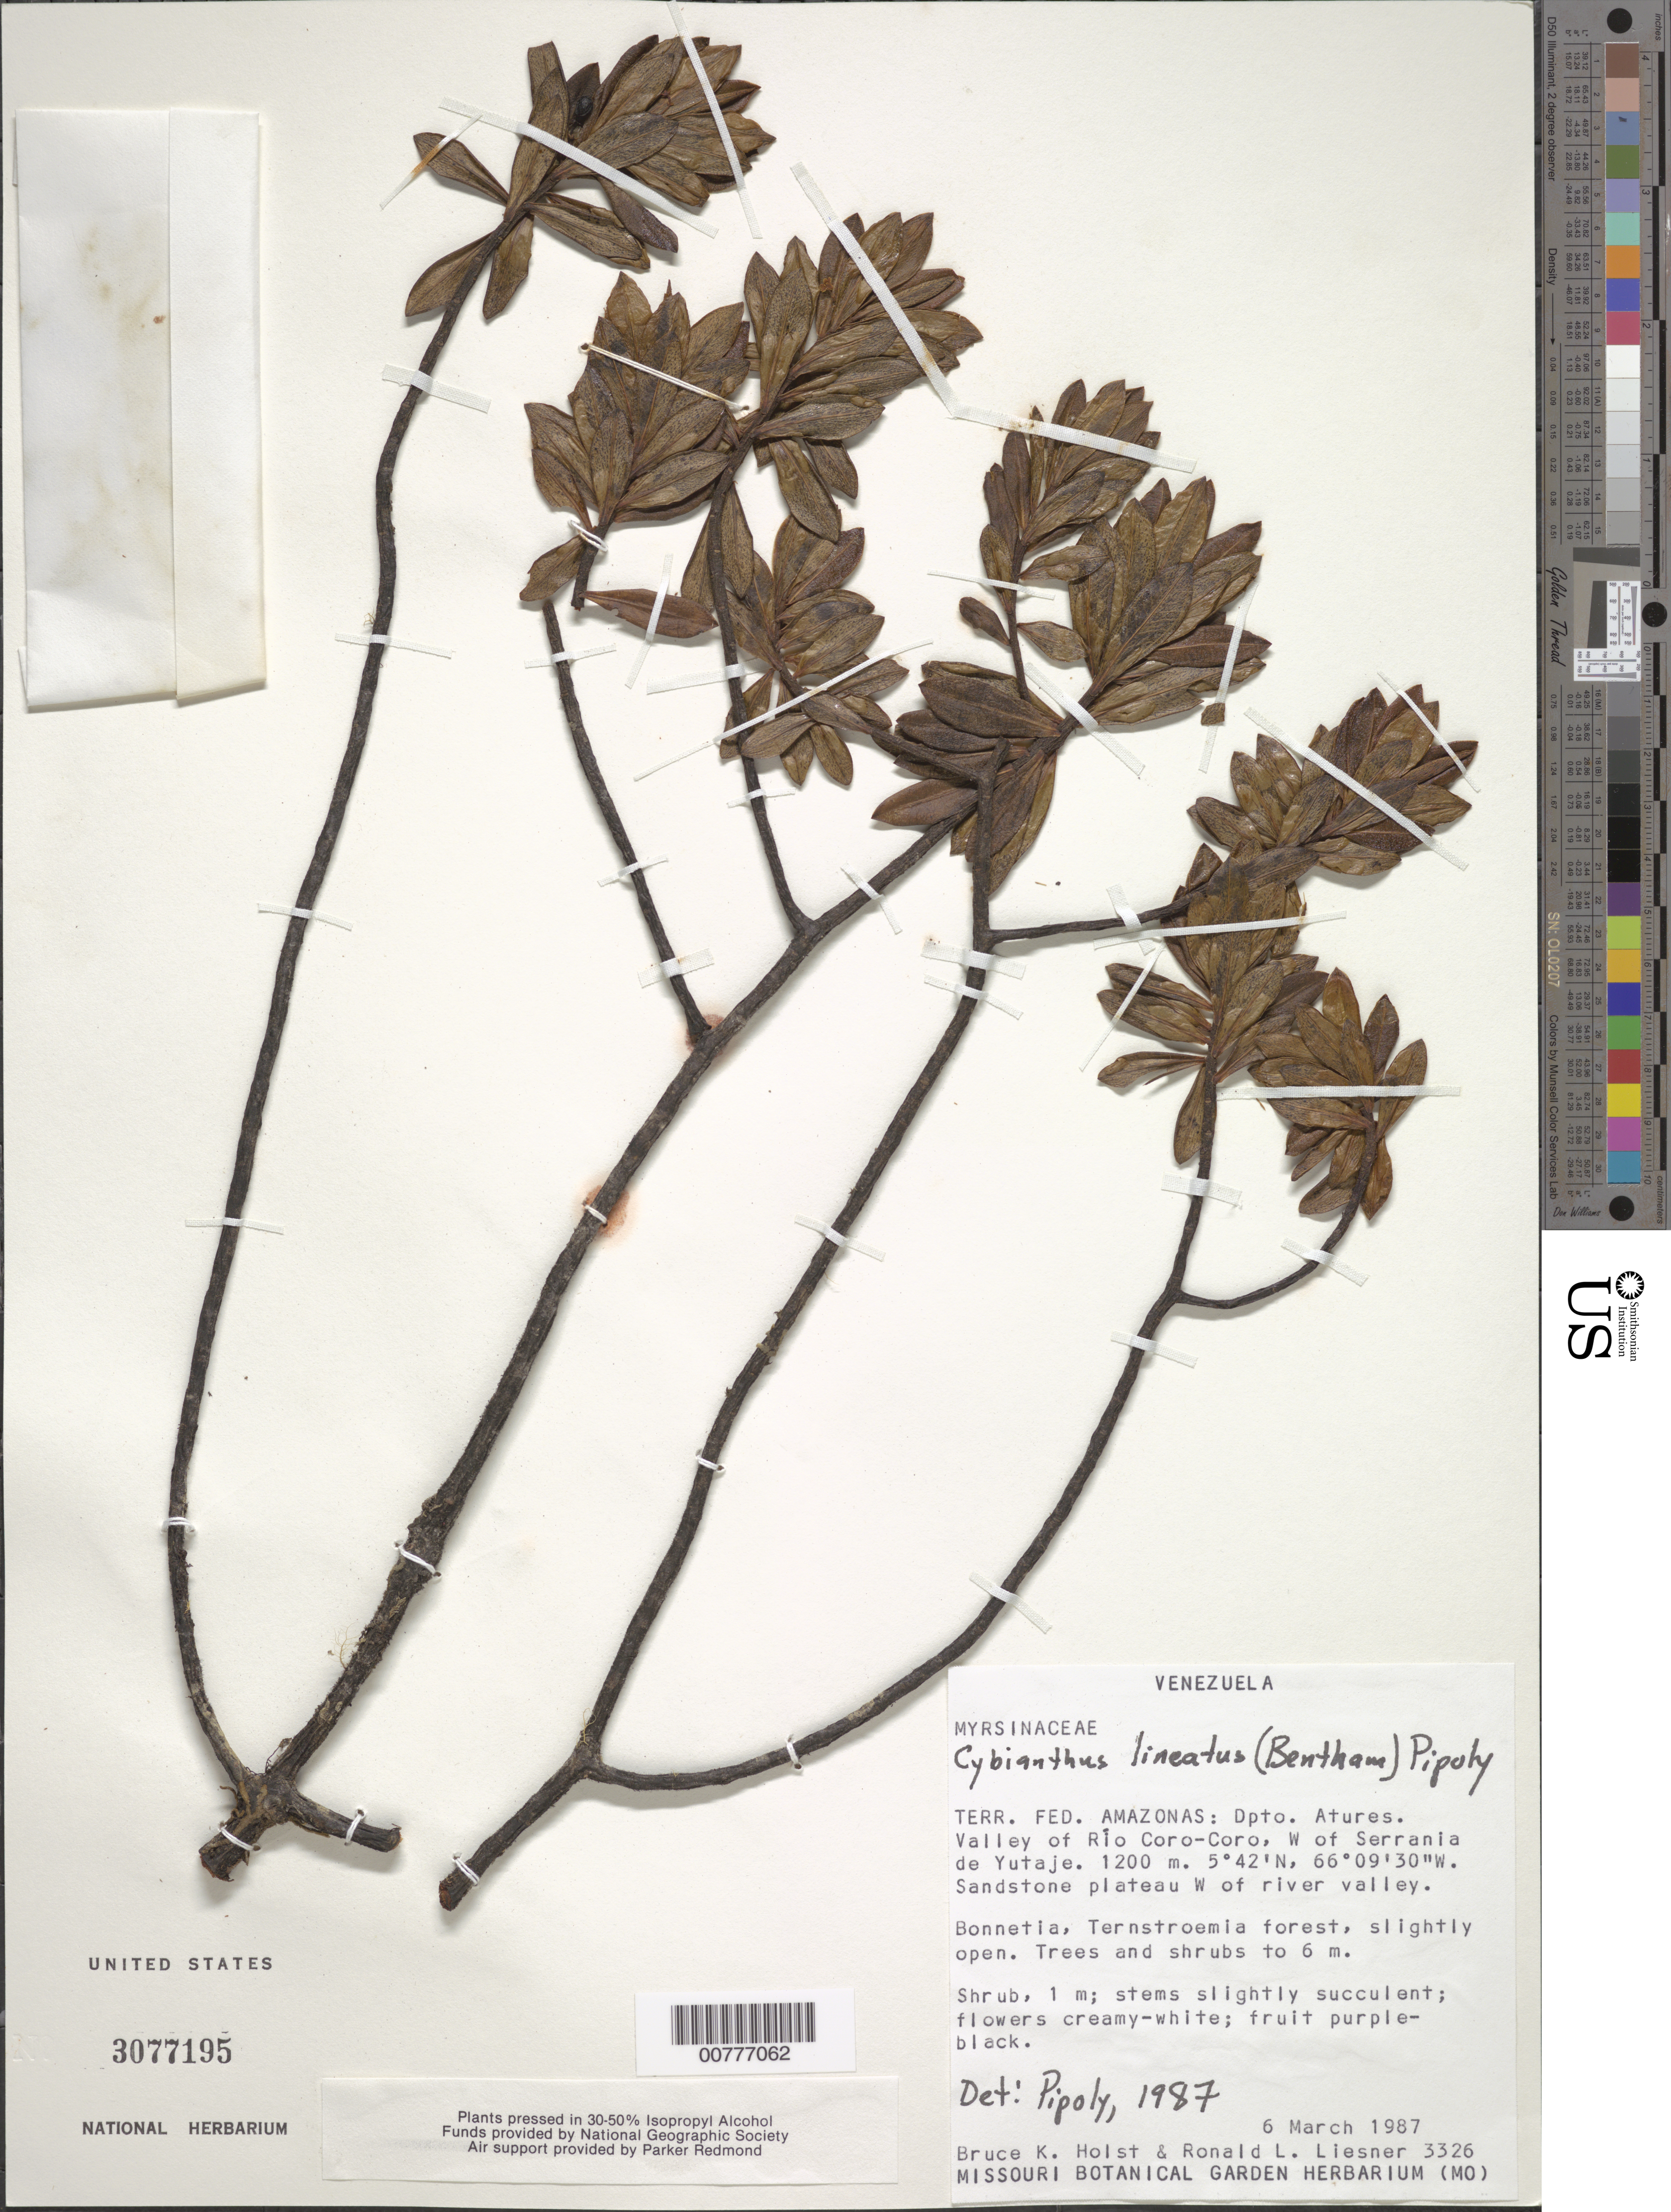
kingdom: Plantae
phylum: Tracheophyta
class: Magnoliopsida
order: Ericales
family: Primulaceae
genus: Cybianthus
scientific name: Cybianthus lineatus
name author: (Benth.) Pipoly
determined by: Pipoly, J. J., III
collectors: B. Holst & R. L. Liesner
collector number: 3326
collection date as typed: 6-Mar-87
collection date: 1987-03-06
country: Venezuela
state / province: Amazonas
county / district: Atures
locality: Río Coro-Coro, W of Serrania de Yutajé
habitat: Sandstone plateau W of river valley, Bonnetia, Ternstroemia forest, slightly open. Trees and shrubs to 6 m.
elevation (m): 1200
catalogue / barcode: US 3077195